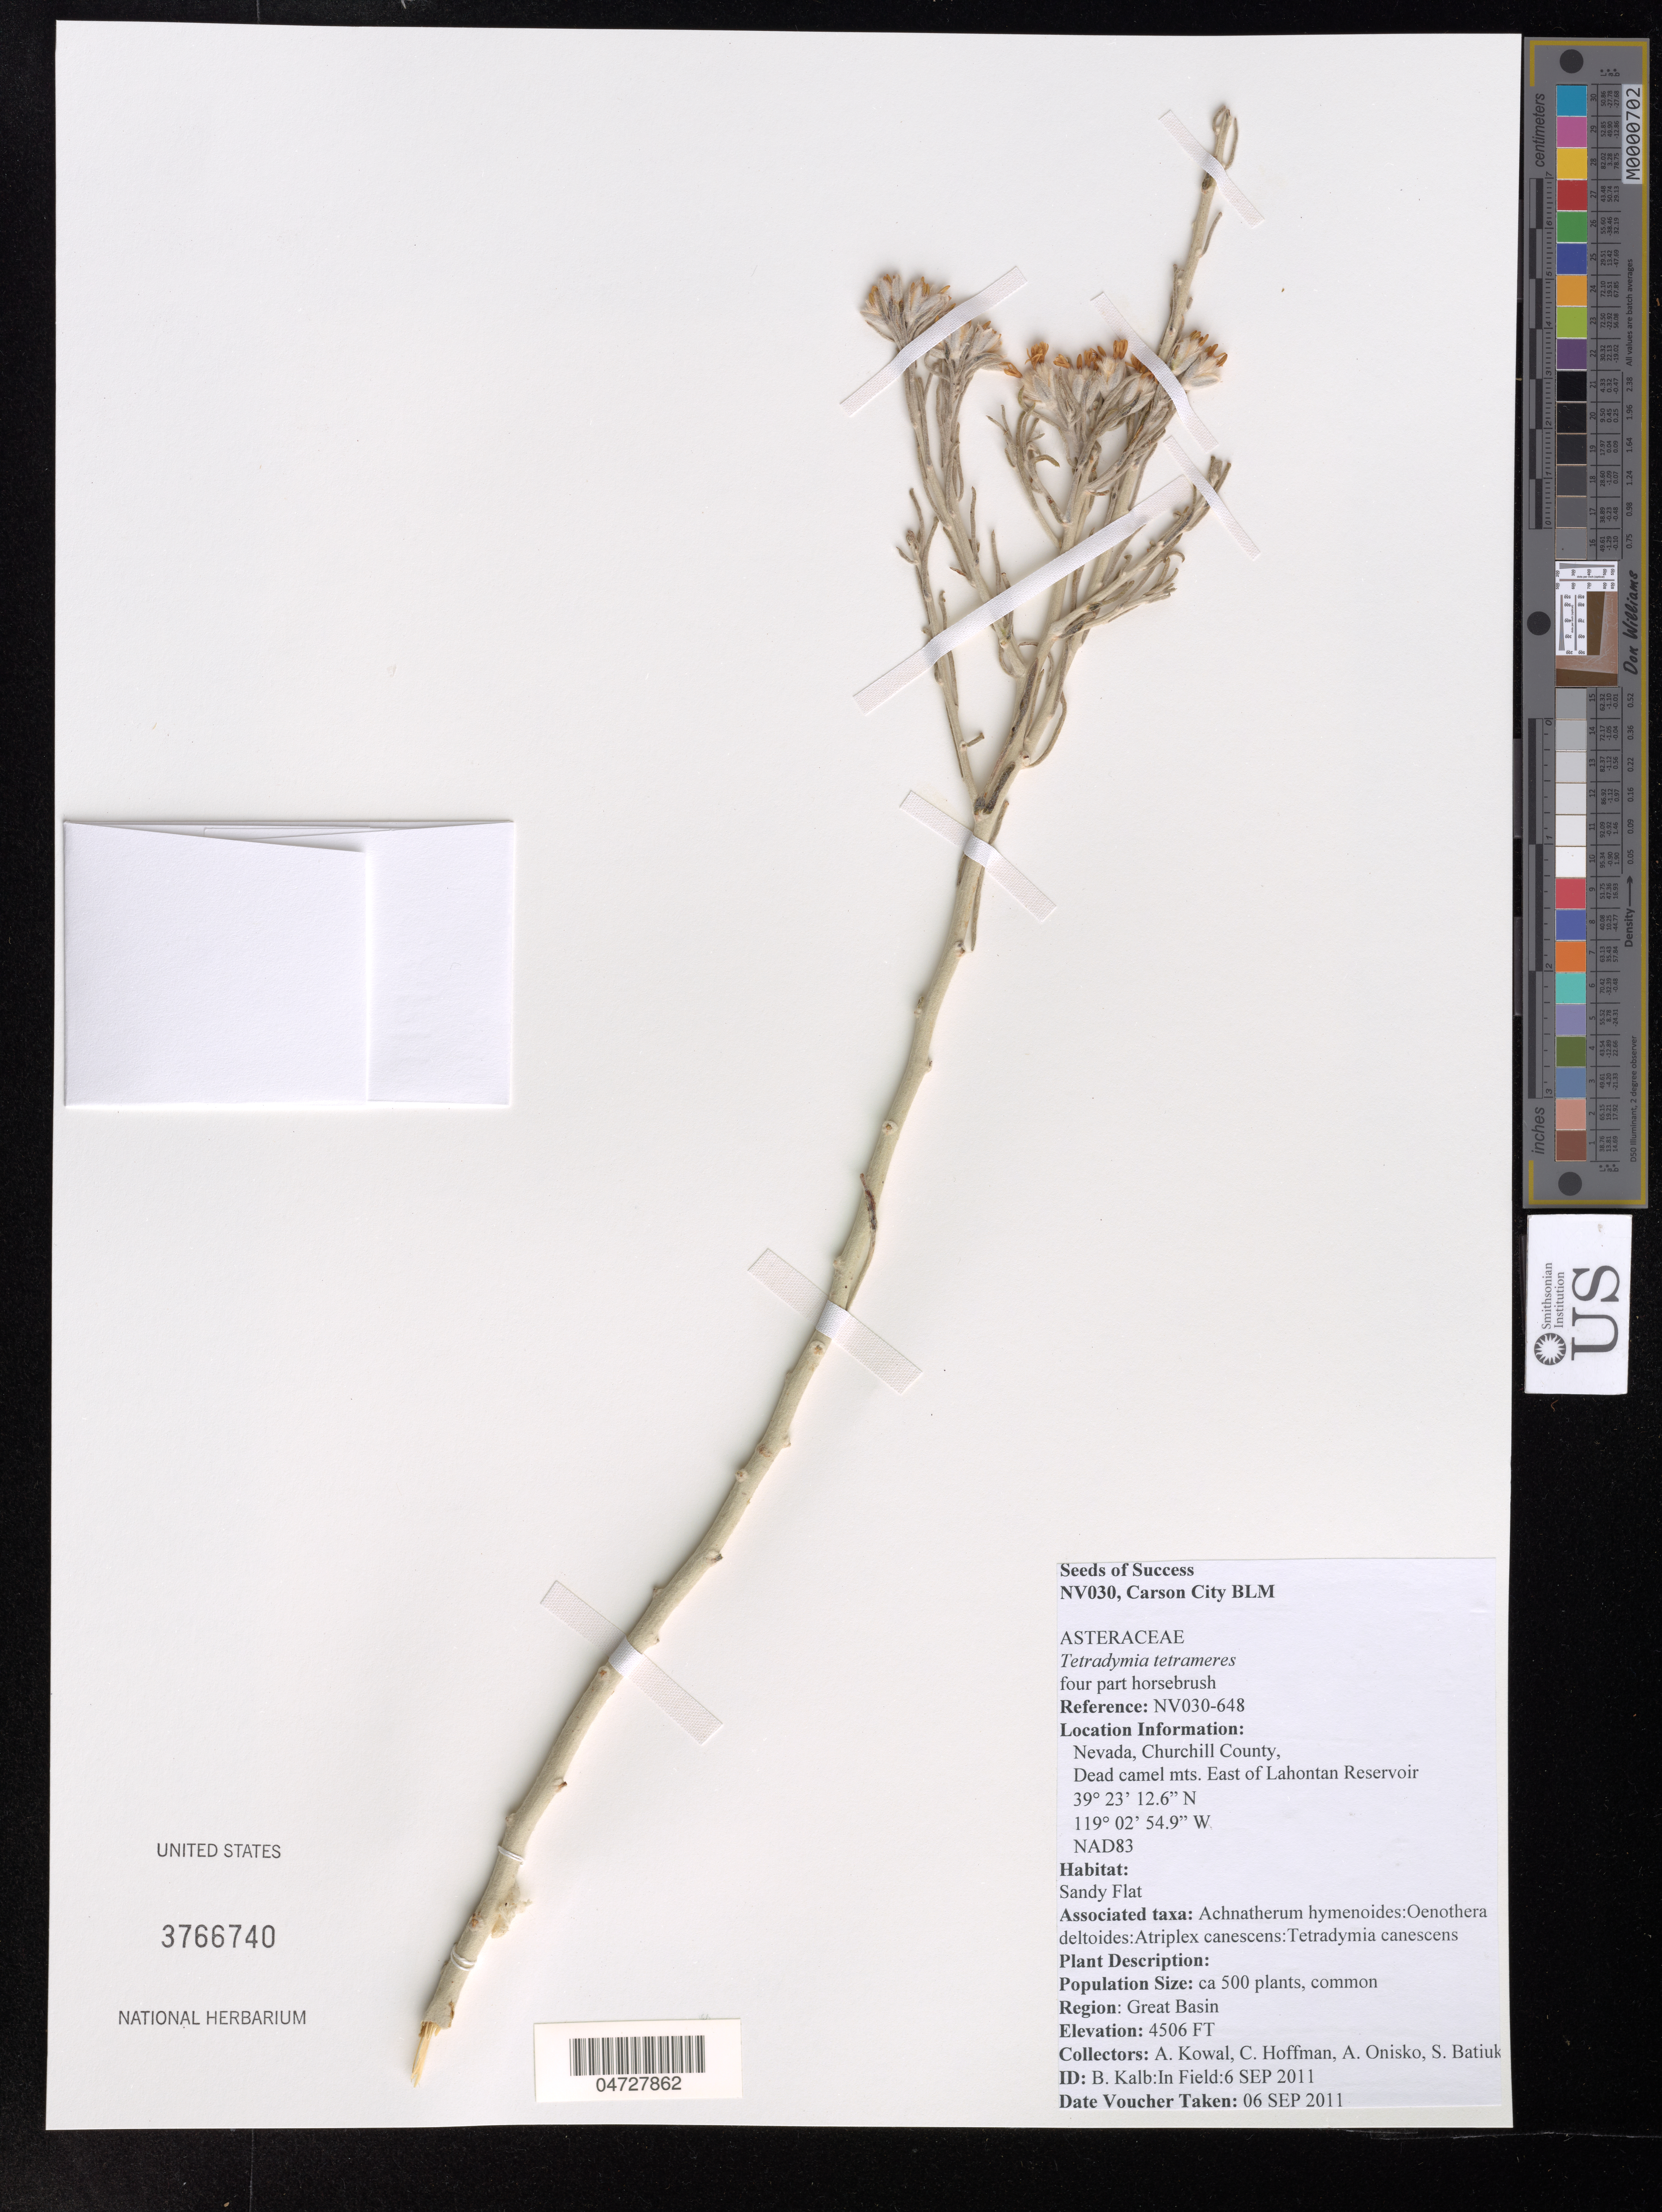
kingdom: Plantae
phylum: Tracheophyta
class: Magnoliopsida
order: Asterales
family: Asteraceae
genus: Tetradymia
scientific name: Tetradymia tetrameres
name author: (S.F. Blake) Strother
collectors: A. Kowal, C. Hoffman, A. Onisko & S. Batiuk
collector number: NV030-648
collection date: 2011-09-06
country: United States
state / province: Nevada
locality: Carson City BLM, Churchill County, Dead camel mts. East of Lahontan Reservoir. Great Basin.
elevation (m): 1373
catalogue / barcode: US 3766740